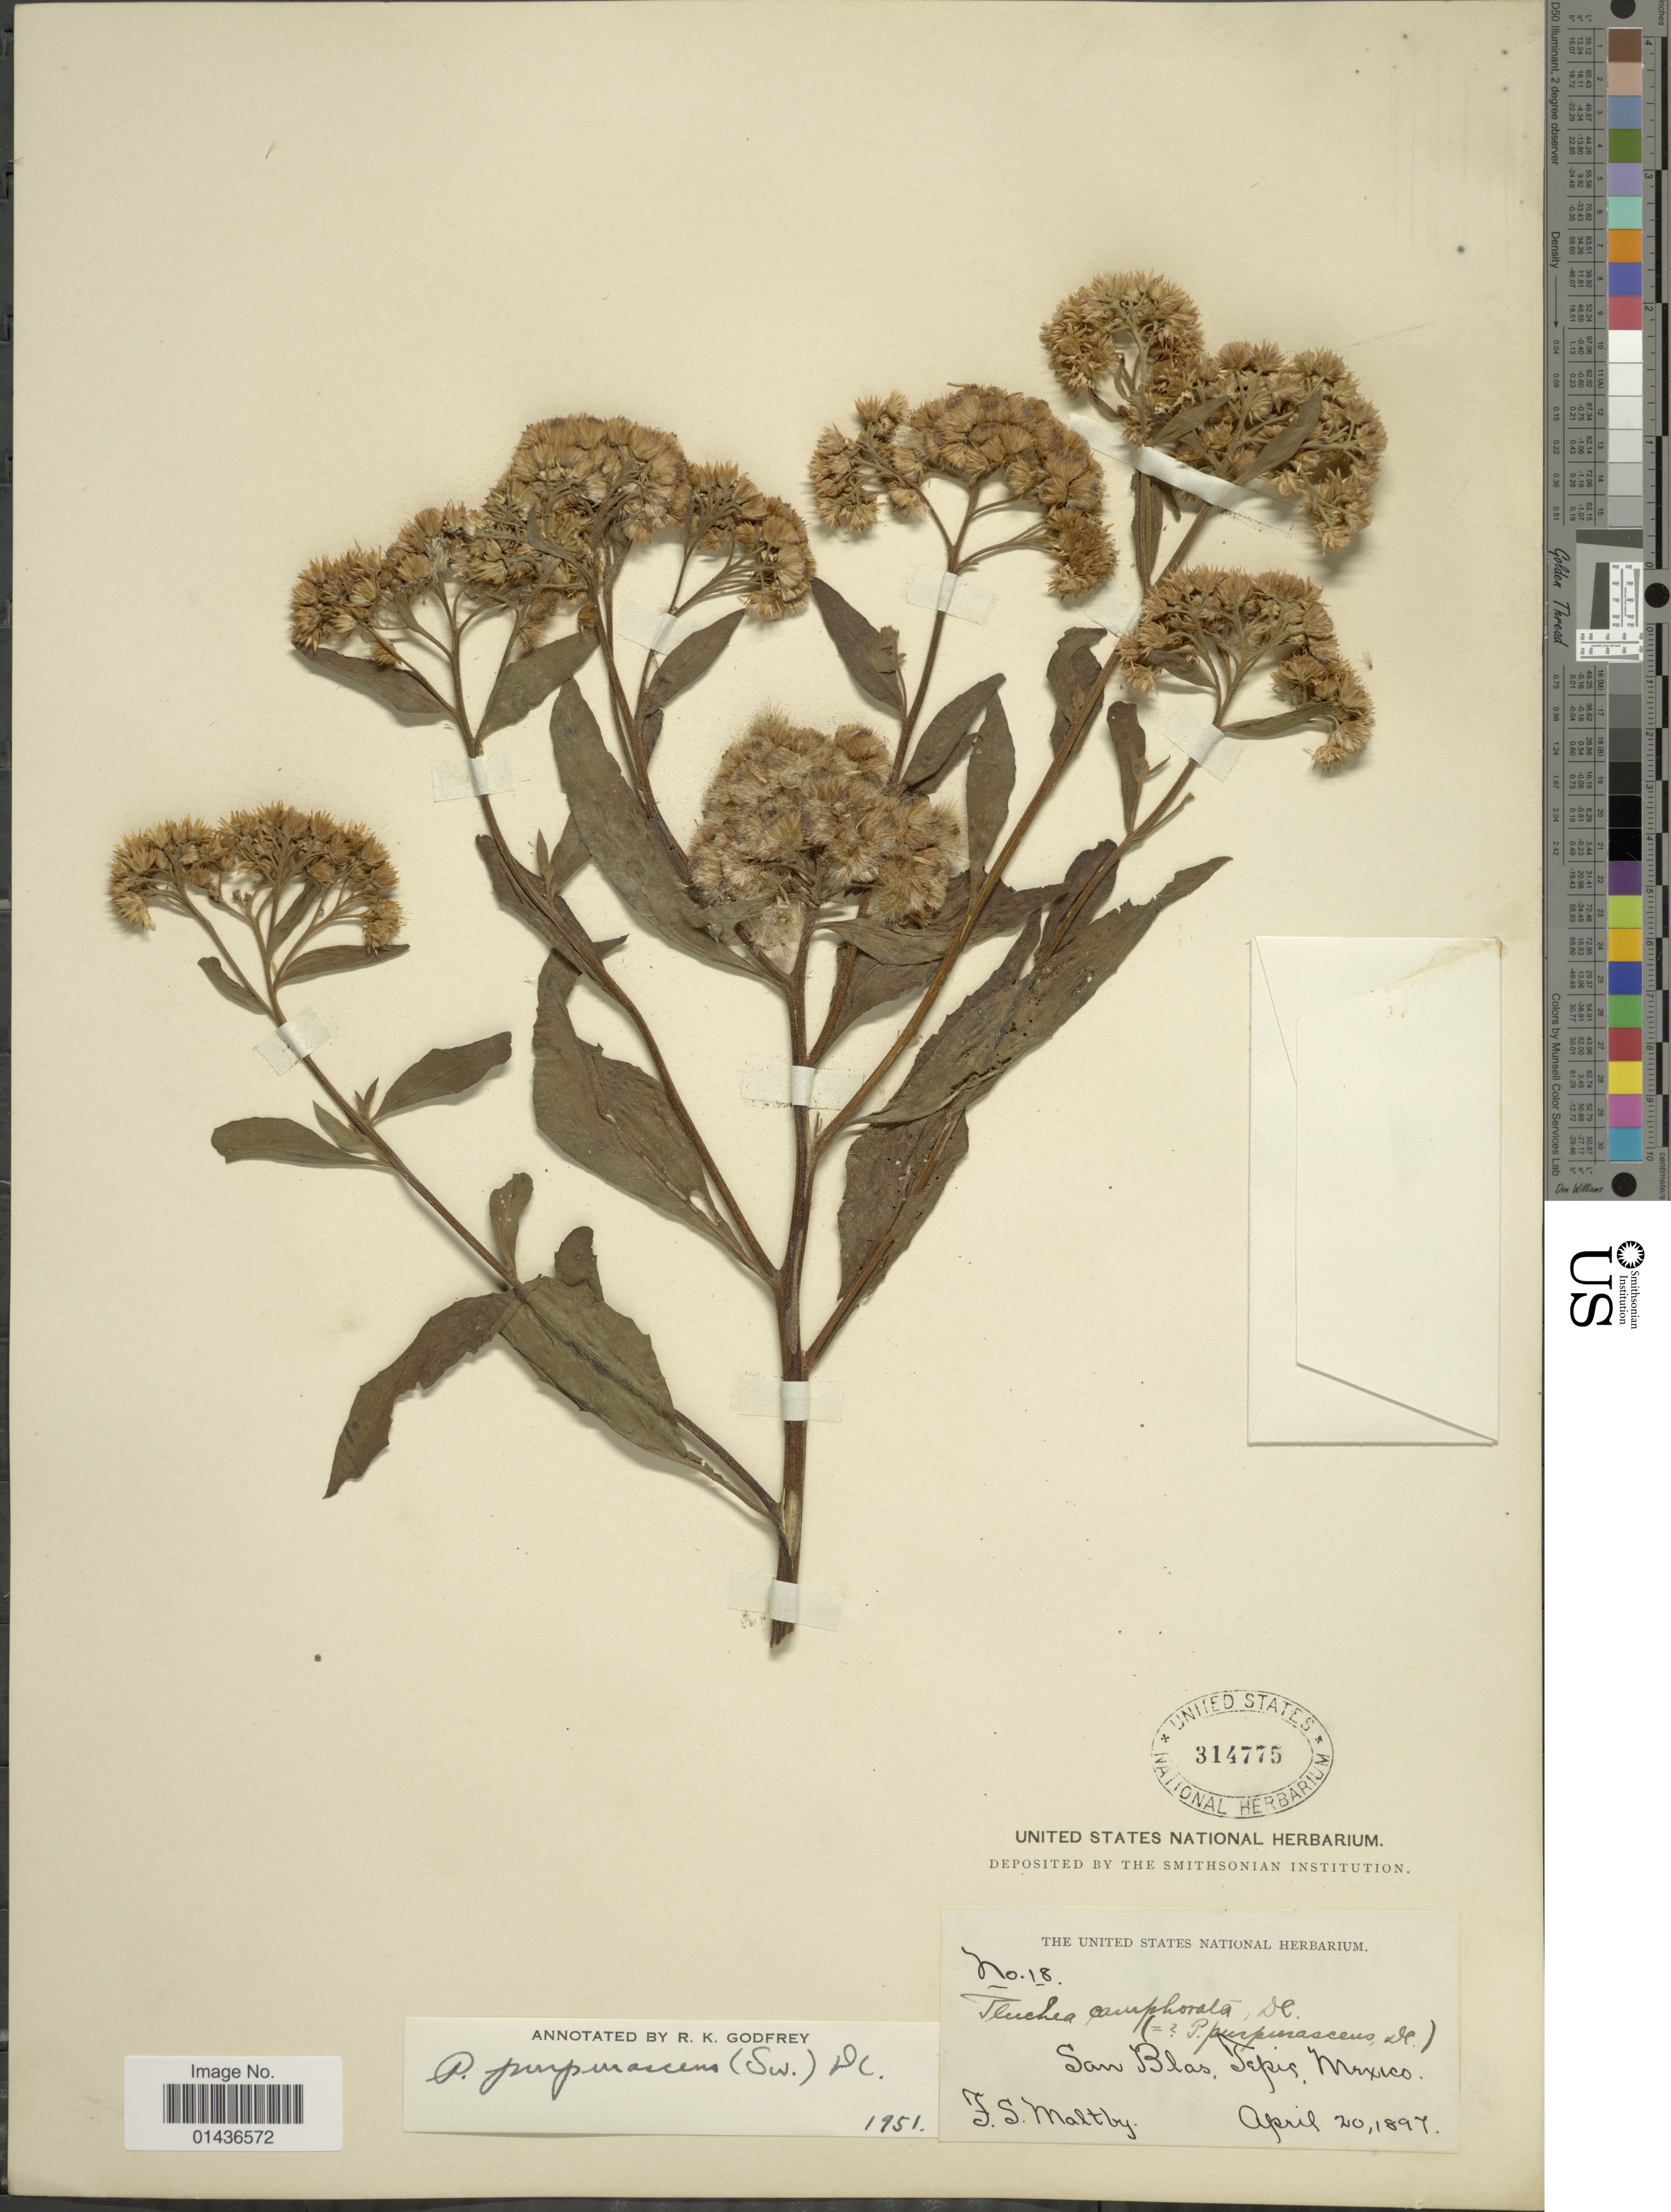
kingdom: Plantae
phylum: Tracheophyta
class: Magnoliopsida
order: Asterales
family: Asteraceae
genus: Pluchea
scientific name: Pluchea odorata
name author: (L.) Cass.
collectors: F. S. Maltby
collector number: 18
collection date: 1897-04-20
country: Mexico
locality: San Blas, Tepic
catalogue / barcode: US 314775